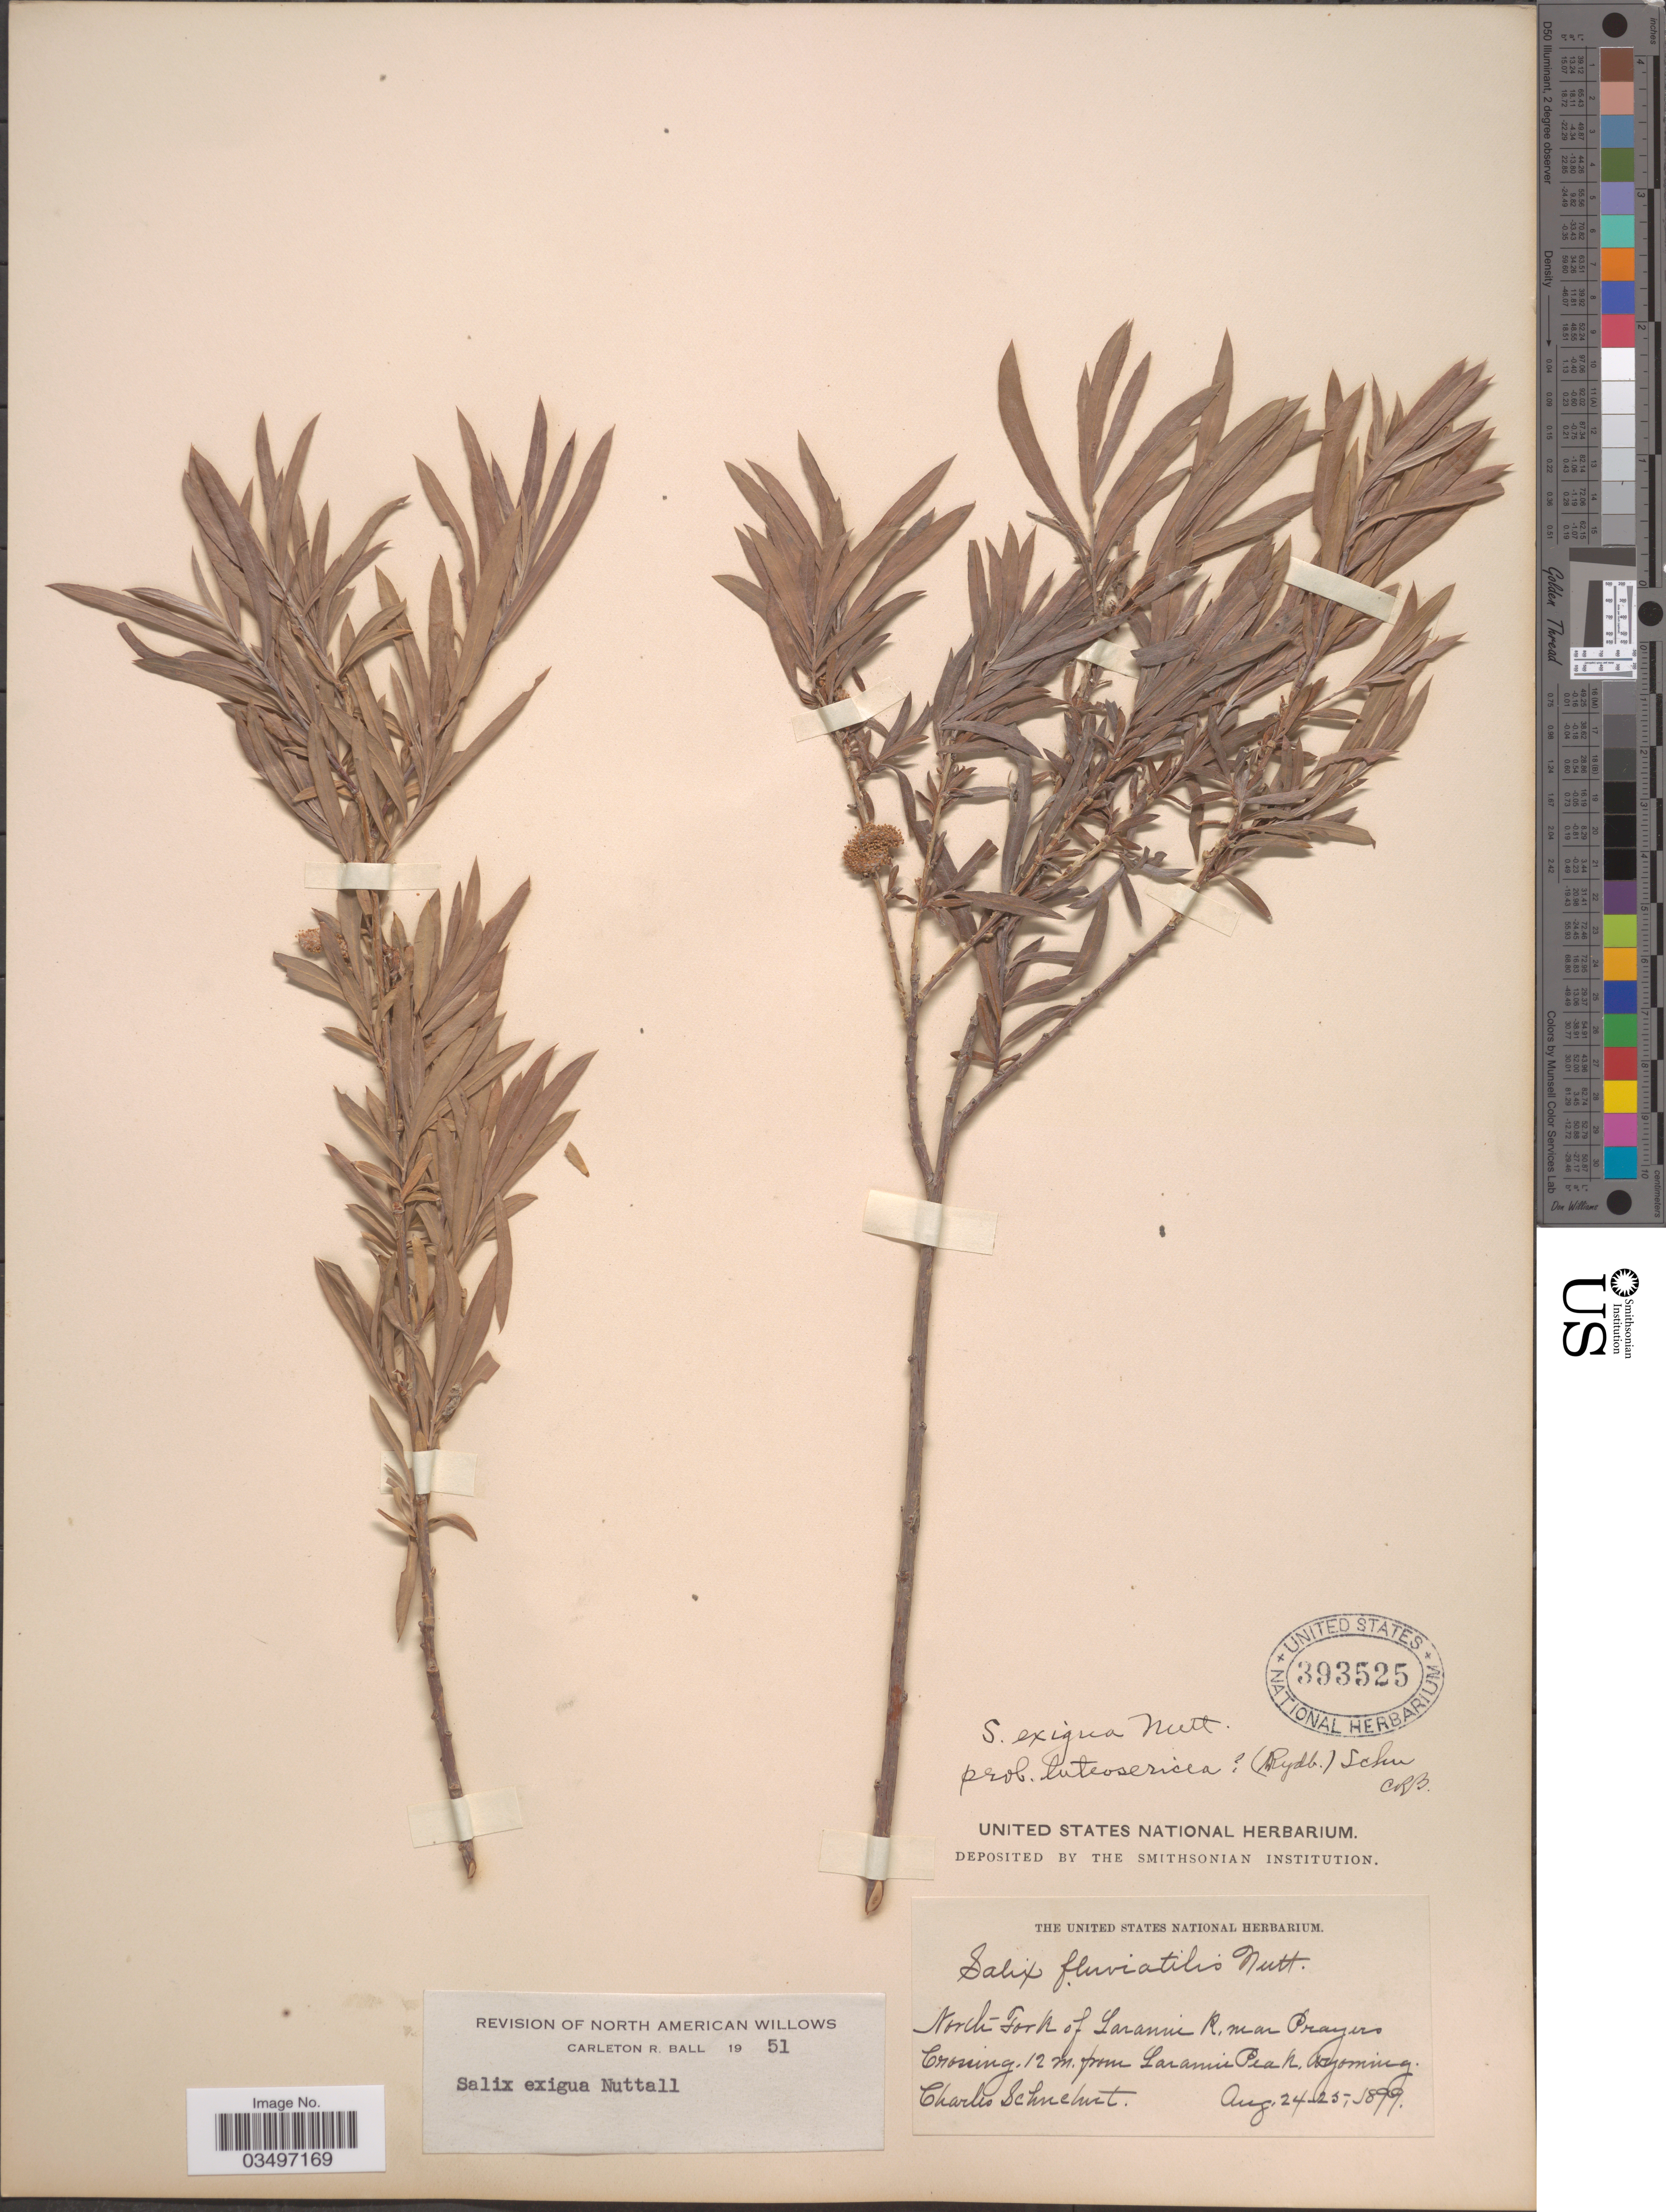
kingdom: Plantae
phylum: Tracheophyta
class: Magnoliopsida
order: Malpighiales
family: Salicaceae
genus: Salix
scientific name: Salix exigua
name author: Nutt.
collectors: C. Schuchert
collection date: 1899-08-24/1899-08-25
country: United States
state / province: Wyoming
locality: North Fork of Laramie R. near Prayers Crossing, 12 m. from Laramie Peak.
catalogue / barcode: US 393525